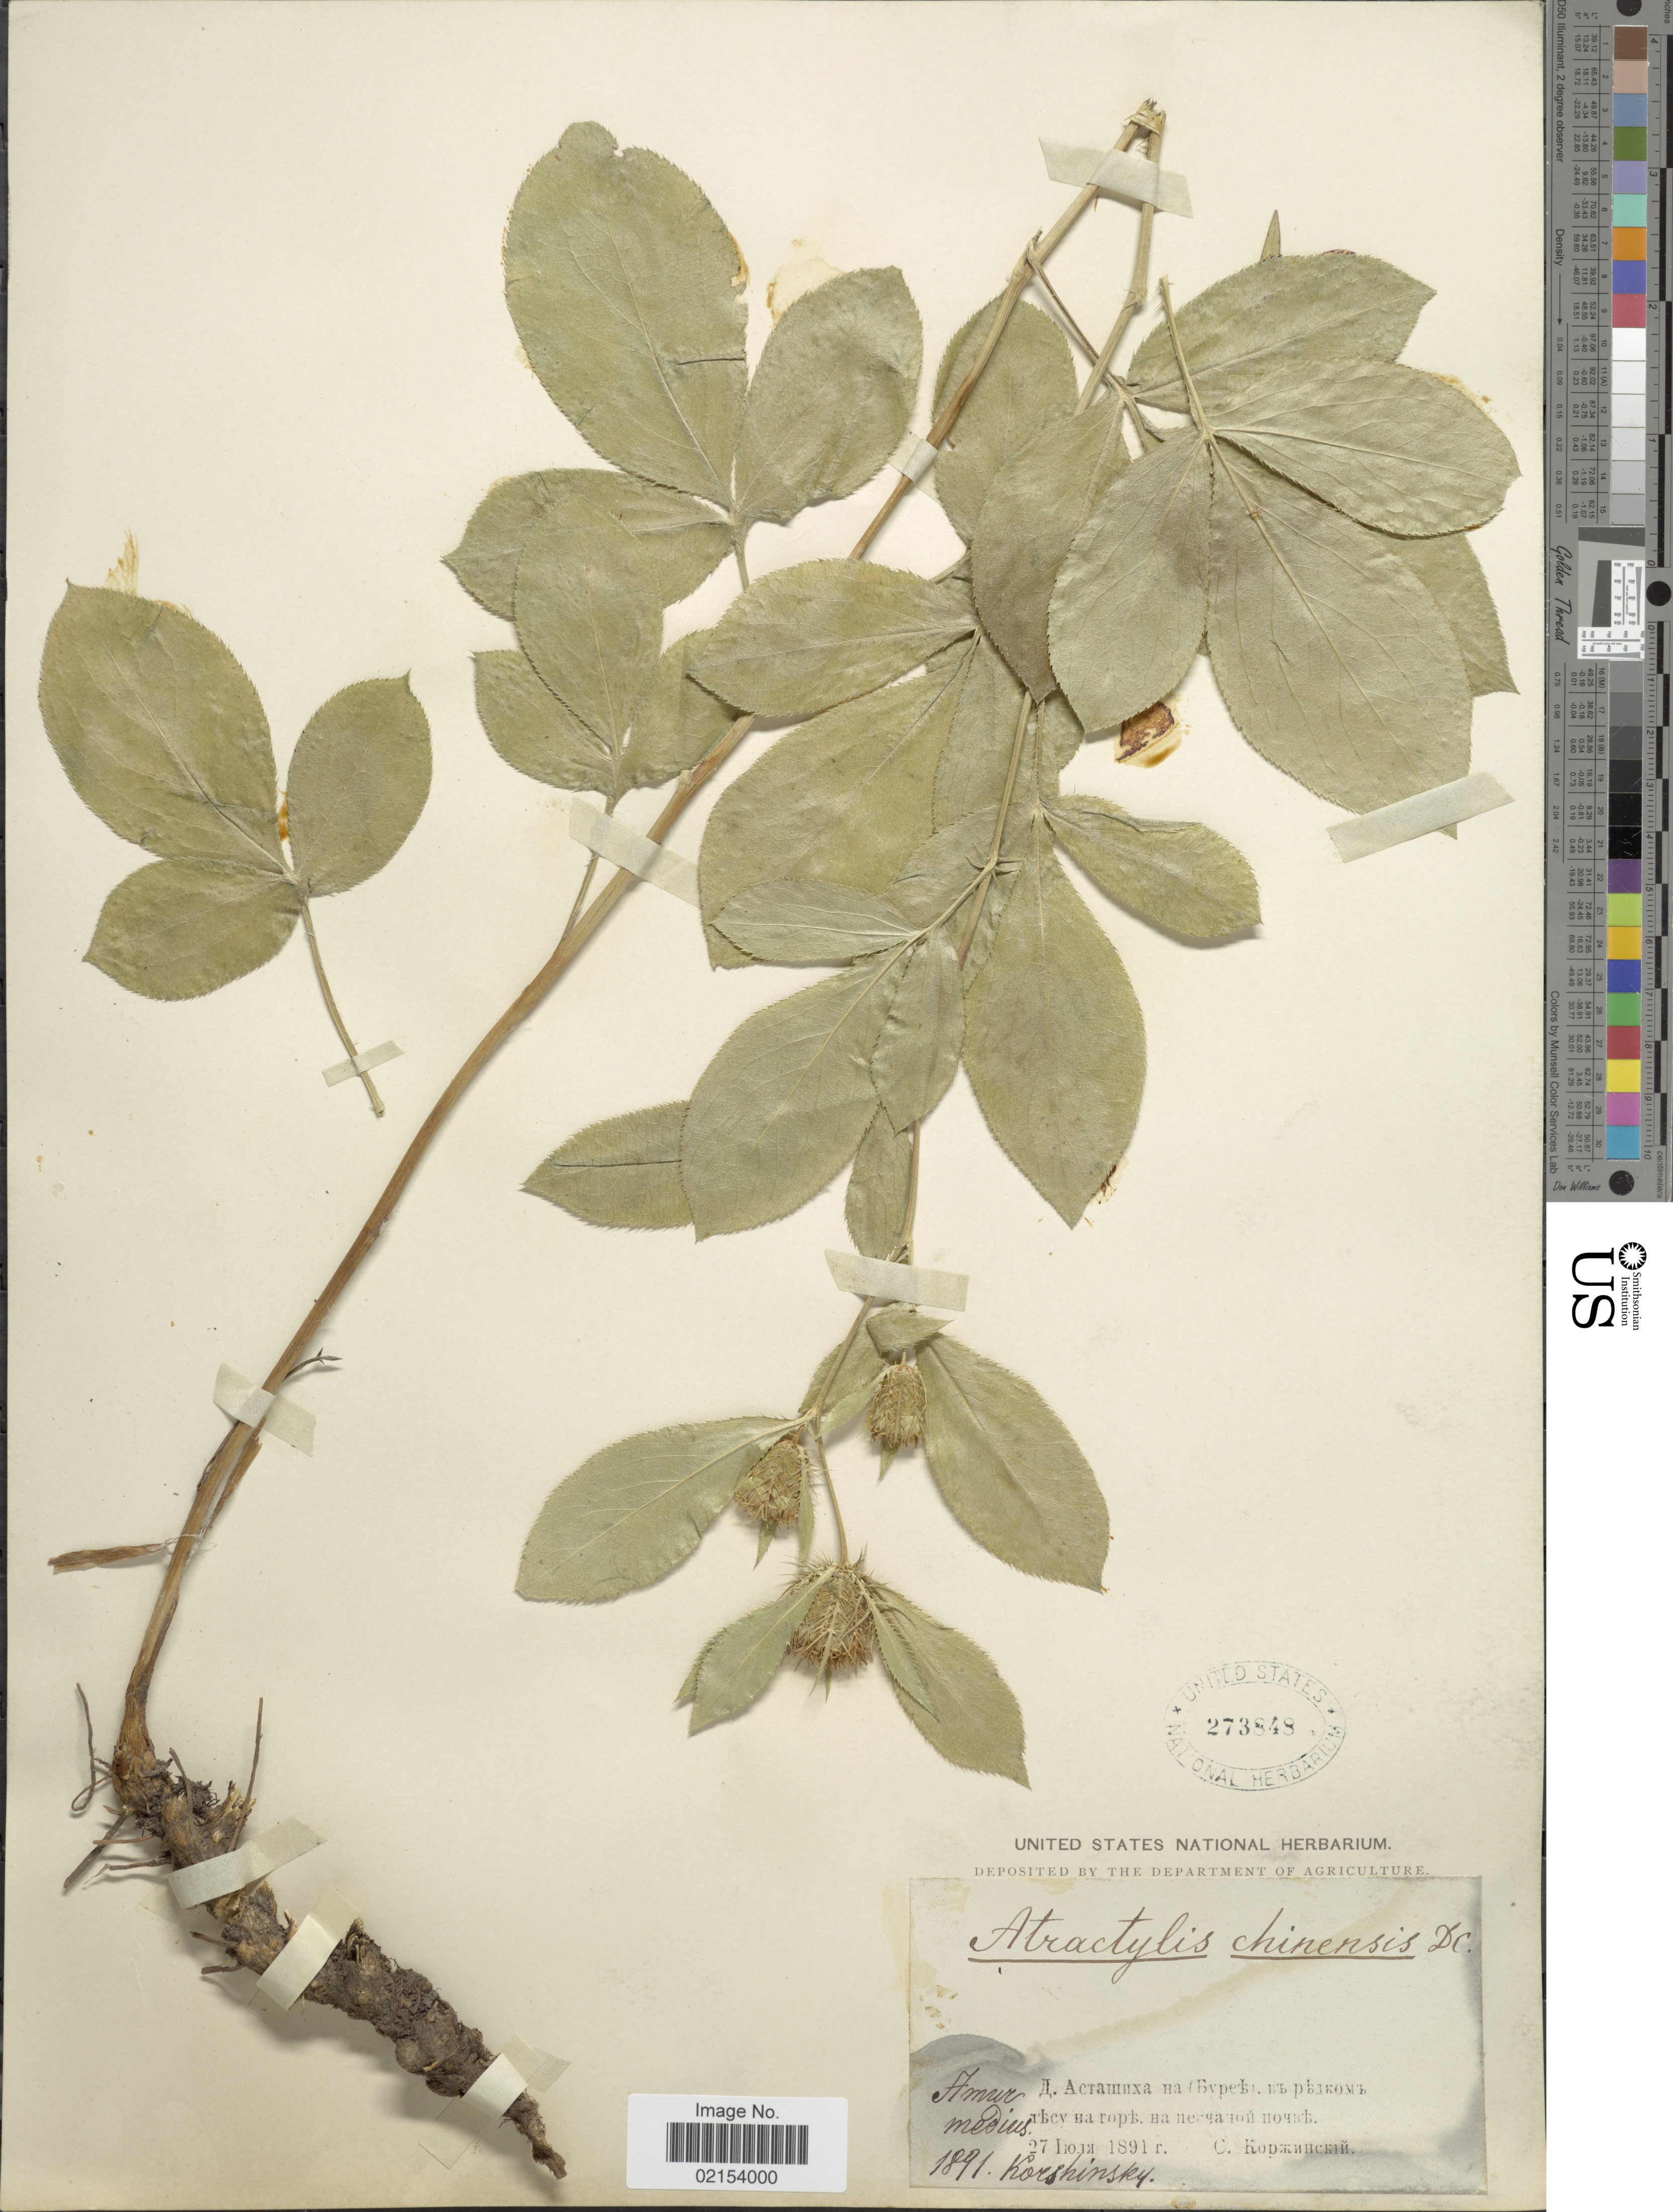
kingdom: Plantae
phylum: Tracheophyta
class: Magnoliopsida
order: Asterales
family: Asteraceae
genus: Atractylodes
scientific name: Atractylodes lancea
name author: (Thunb.) DC.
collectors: S. Korzhinskiy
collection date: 1891-07-27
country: Russian Federation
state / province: Amur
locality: Amur Medius, Village Astashikha, Bureya river.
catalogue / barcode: US 273848